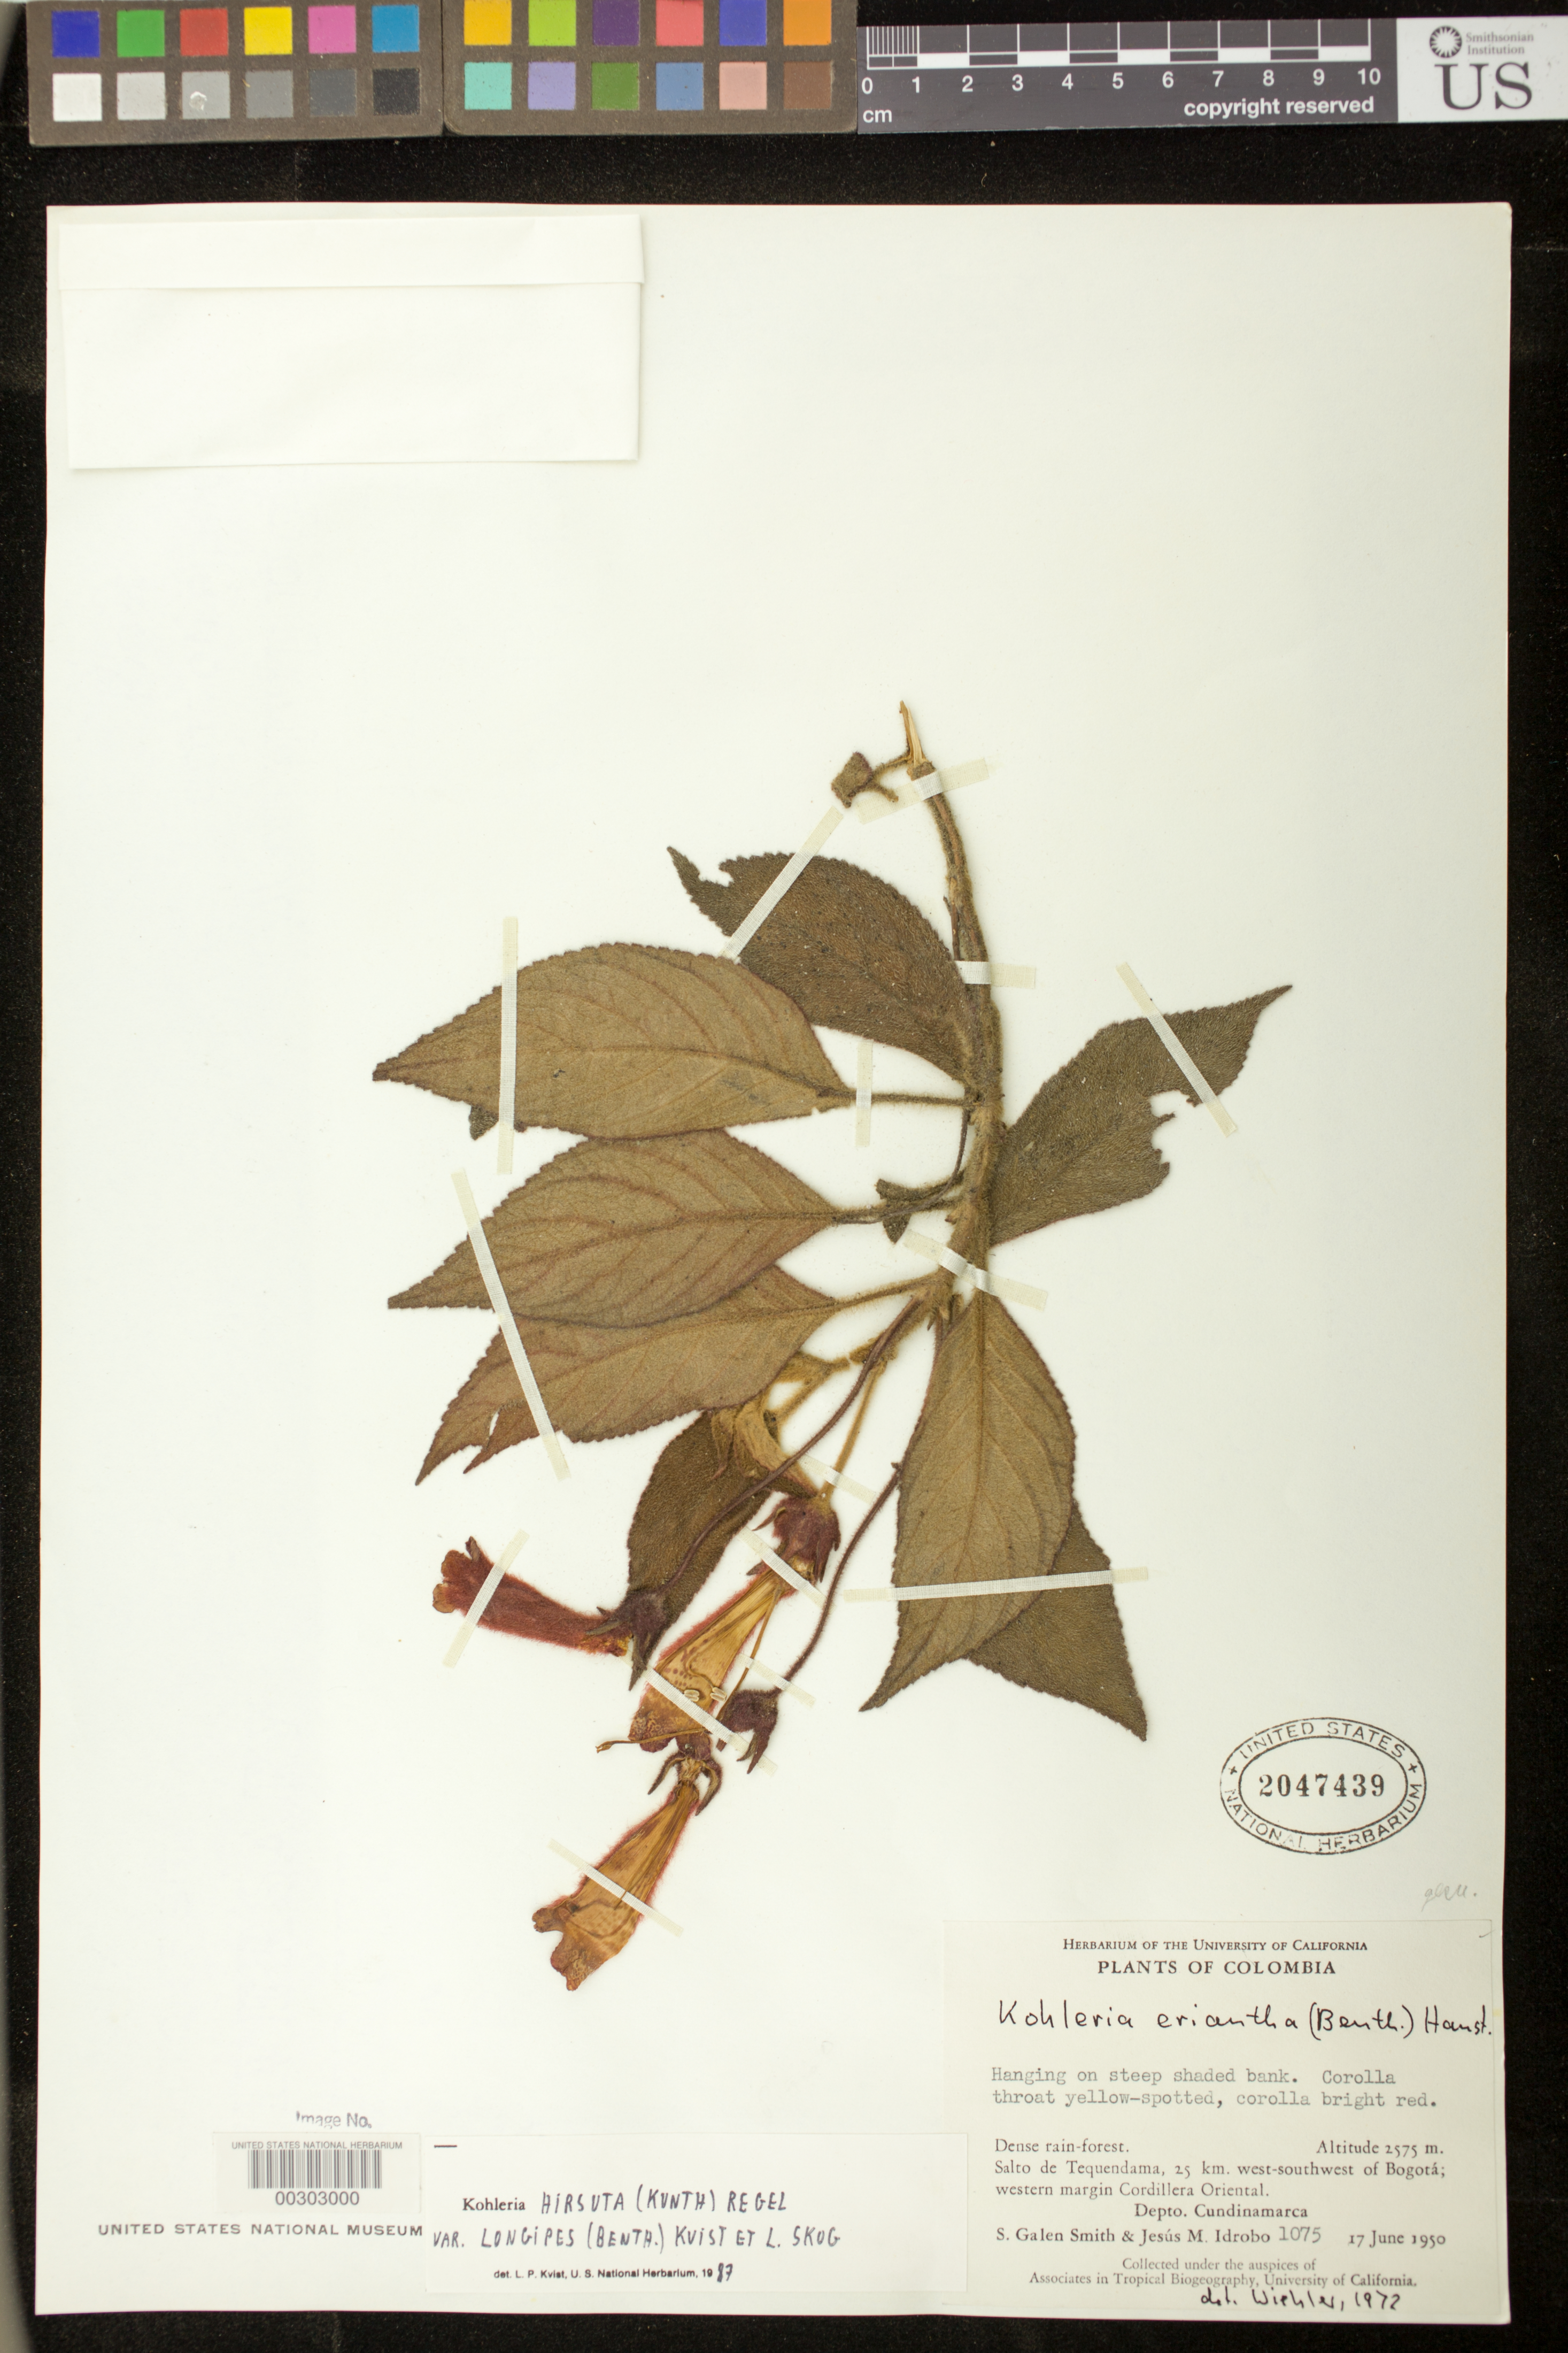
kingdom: Plantae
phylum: Tracheophyta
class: Magnoliopsida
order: Lamiales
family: Gesneriaceae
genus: Kohleria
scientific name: Kohleria hirsuta var. longipes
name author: (Benth.) L.P. Kvist & L.E. Skog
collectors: S. G. Smith & J. M. Idrobo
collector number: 1075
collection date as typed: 17 Jun 1950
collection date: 1950-06-17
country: Colombia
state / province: Cundinamarca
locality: Salto de Tequendama, 25 km W-SW of Bogota, western margin Cordillera Oriental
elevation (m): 2575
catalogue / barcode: US 2047439